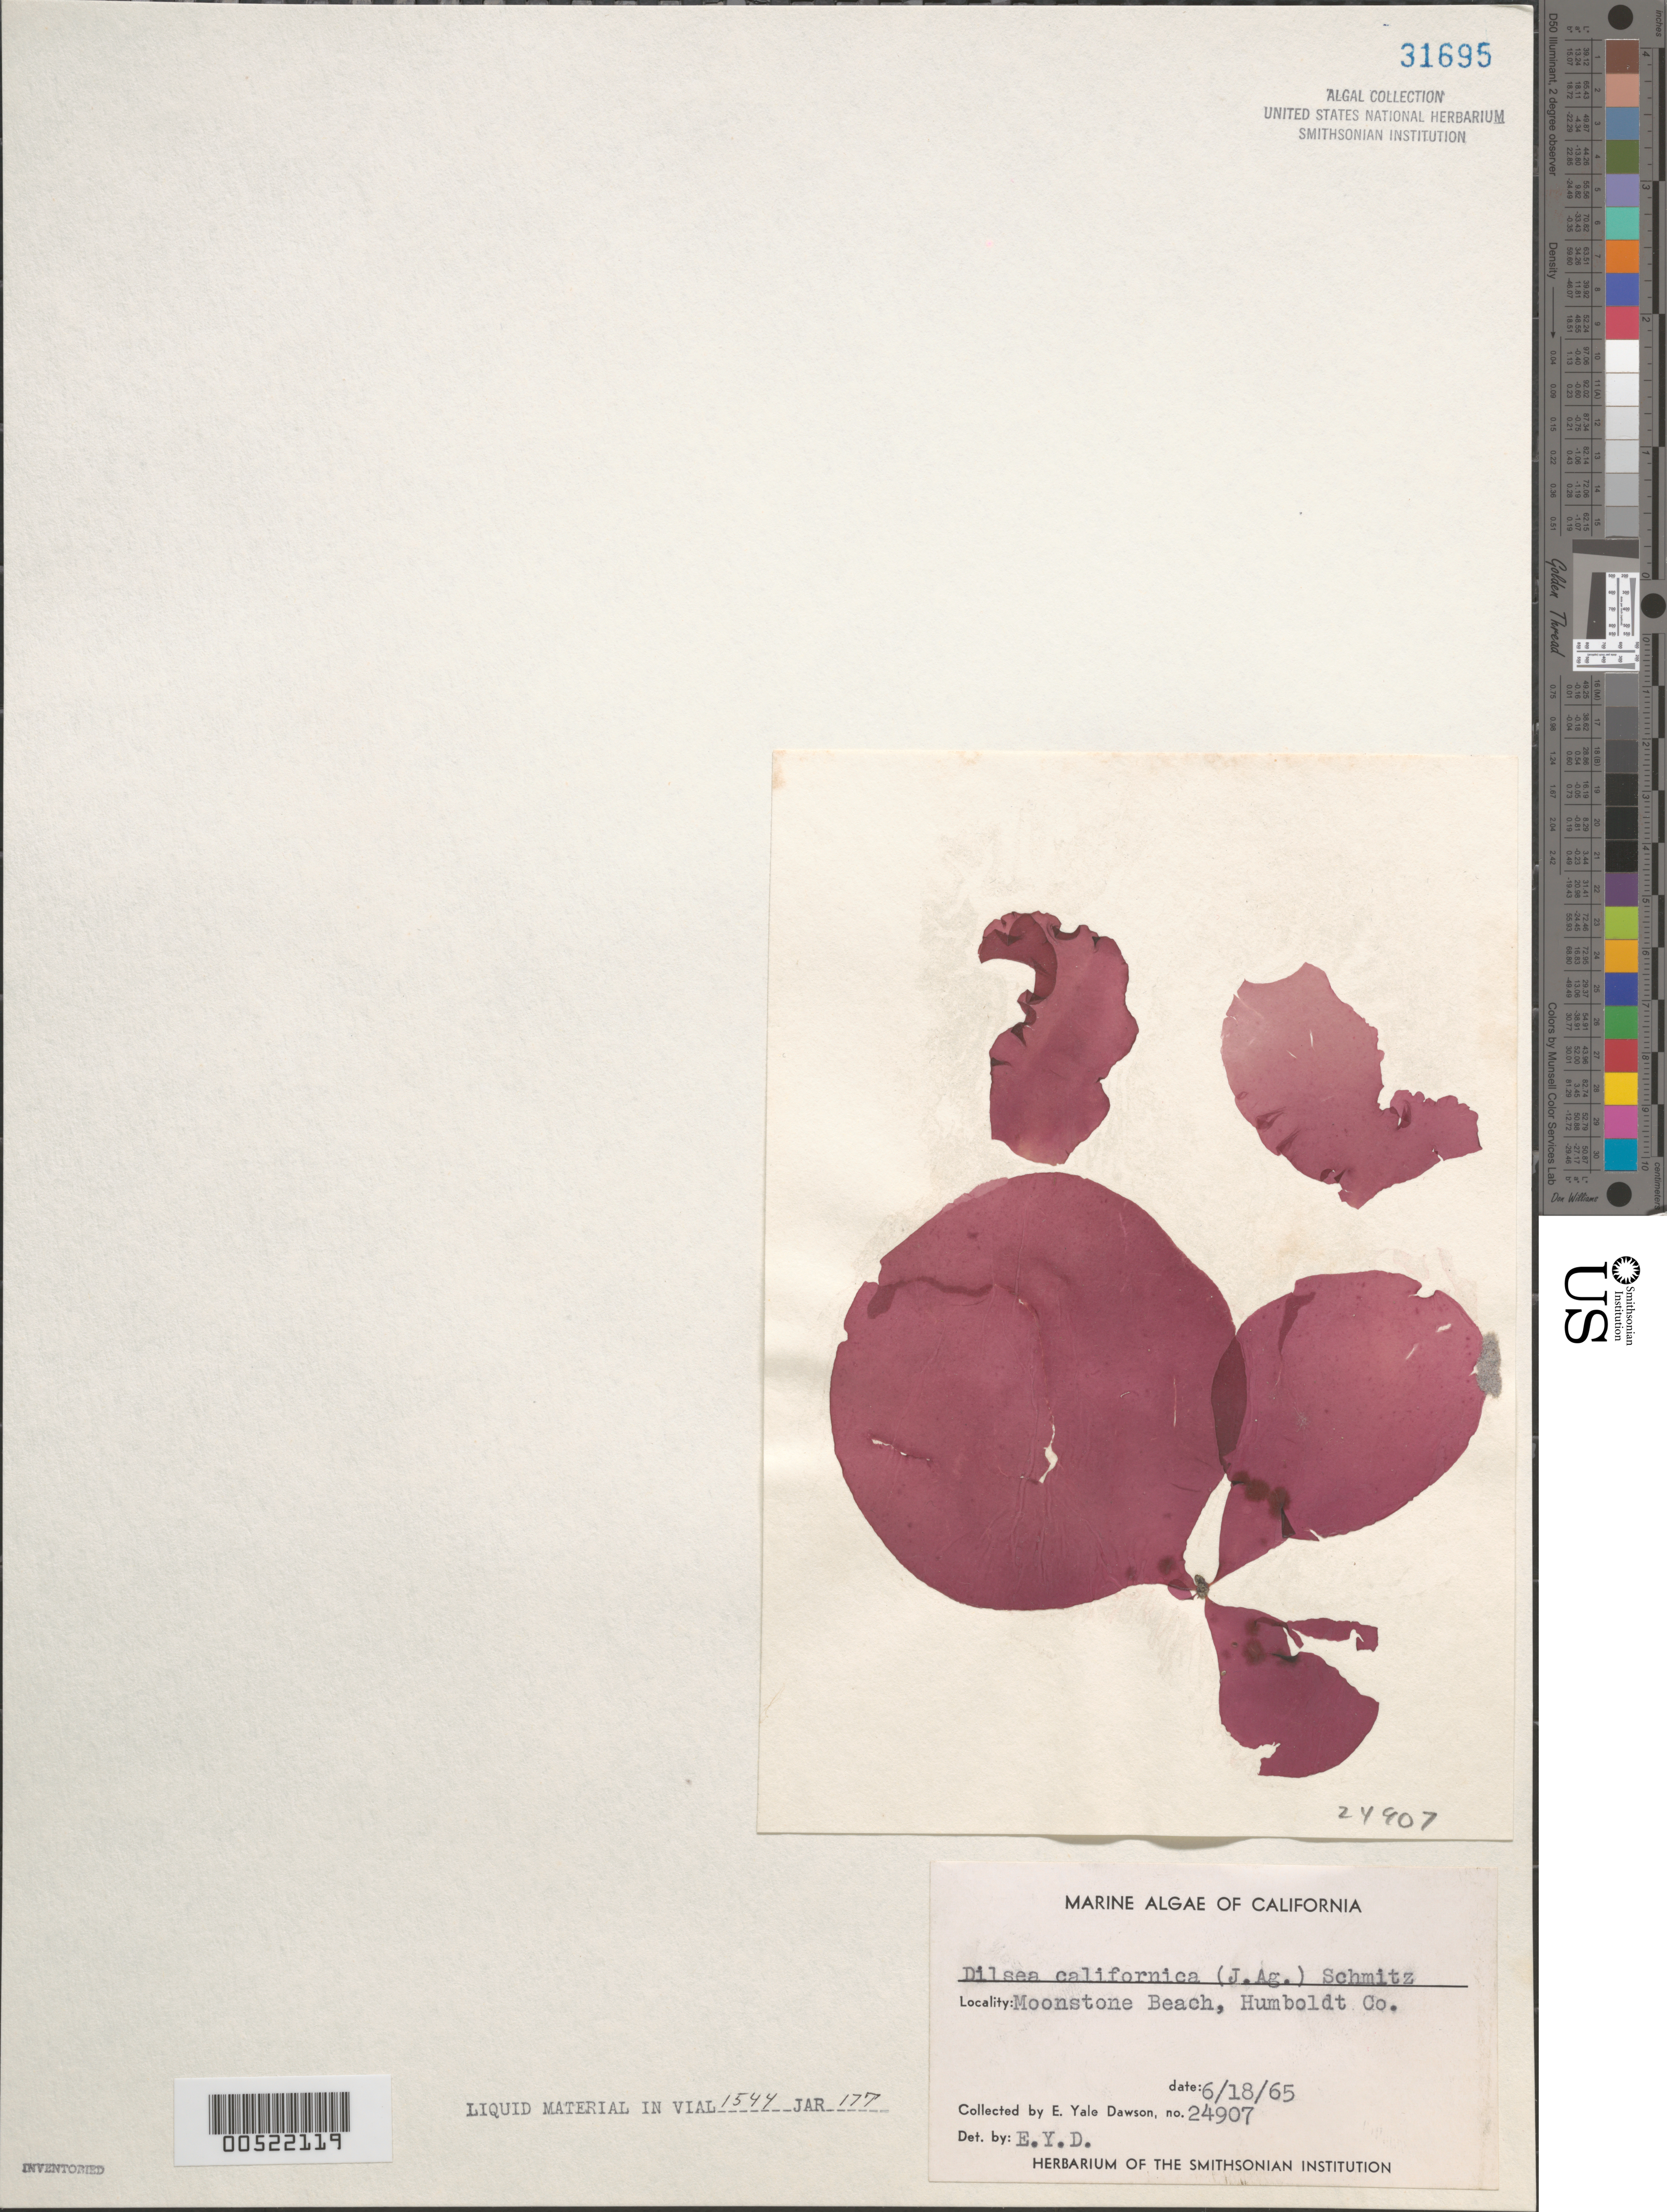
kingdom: Plantae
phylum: Rhodophyta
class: Florideophyceae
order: Gigartinales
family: Dumontiaceae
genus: Dilsea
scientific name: Dilsea californica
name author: (J. Agardh) Kuntze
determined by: Dawson, E. Y.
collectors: E. Y. Dawson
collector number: EYD 24907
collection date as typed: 18 Jun 1965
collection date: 1965-06-18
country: United States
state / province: California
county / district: Humboldt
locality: Moonstone Beach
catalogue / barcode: US 31695